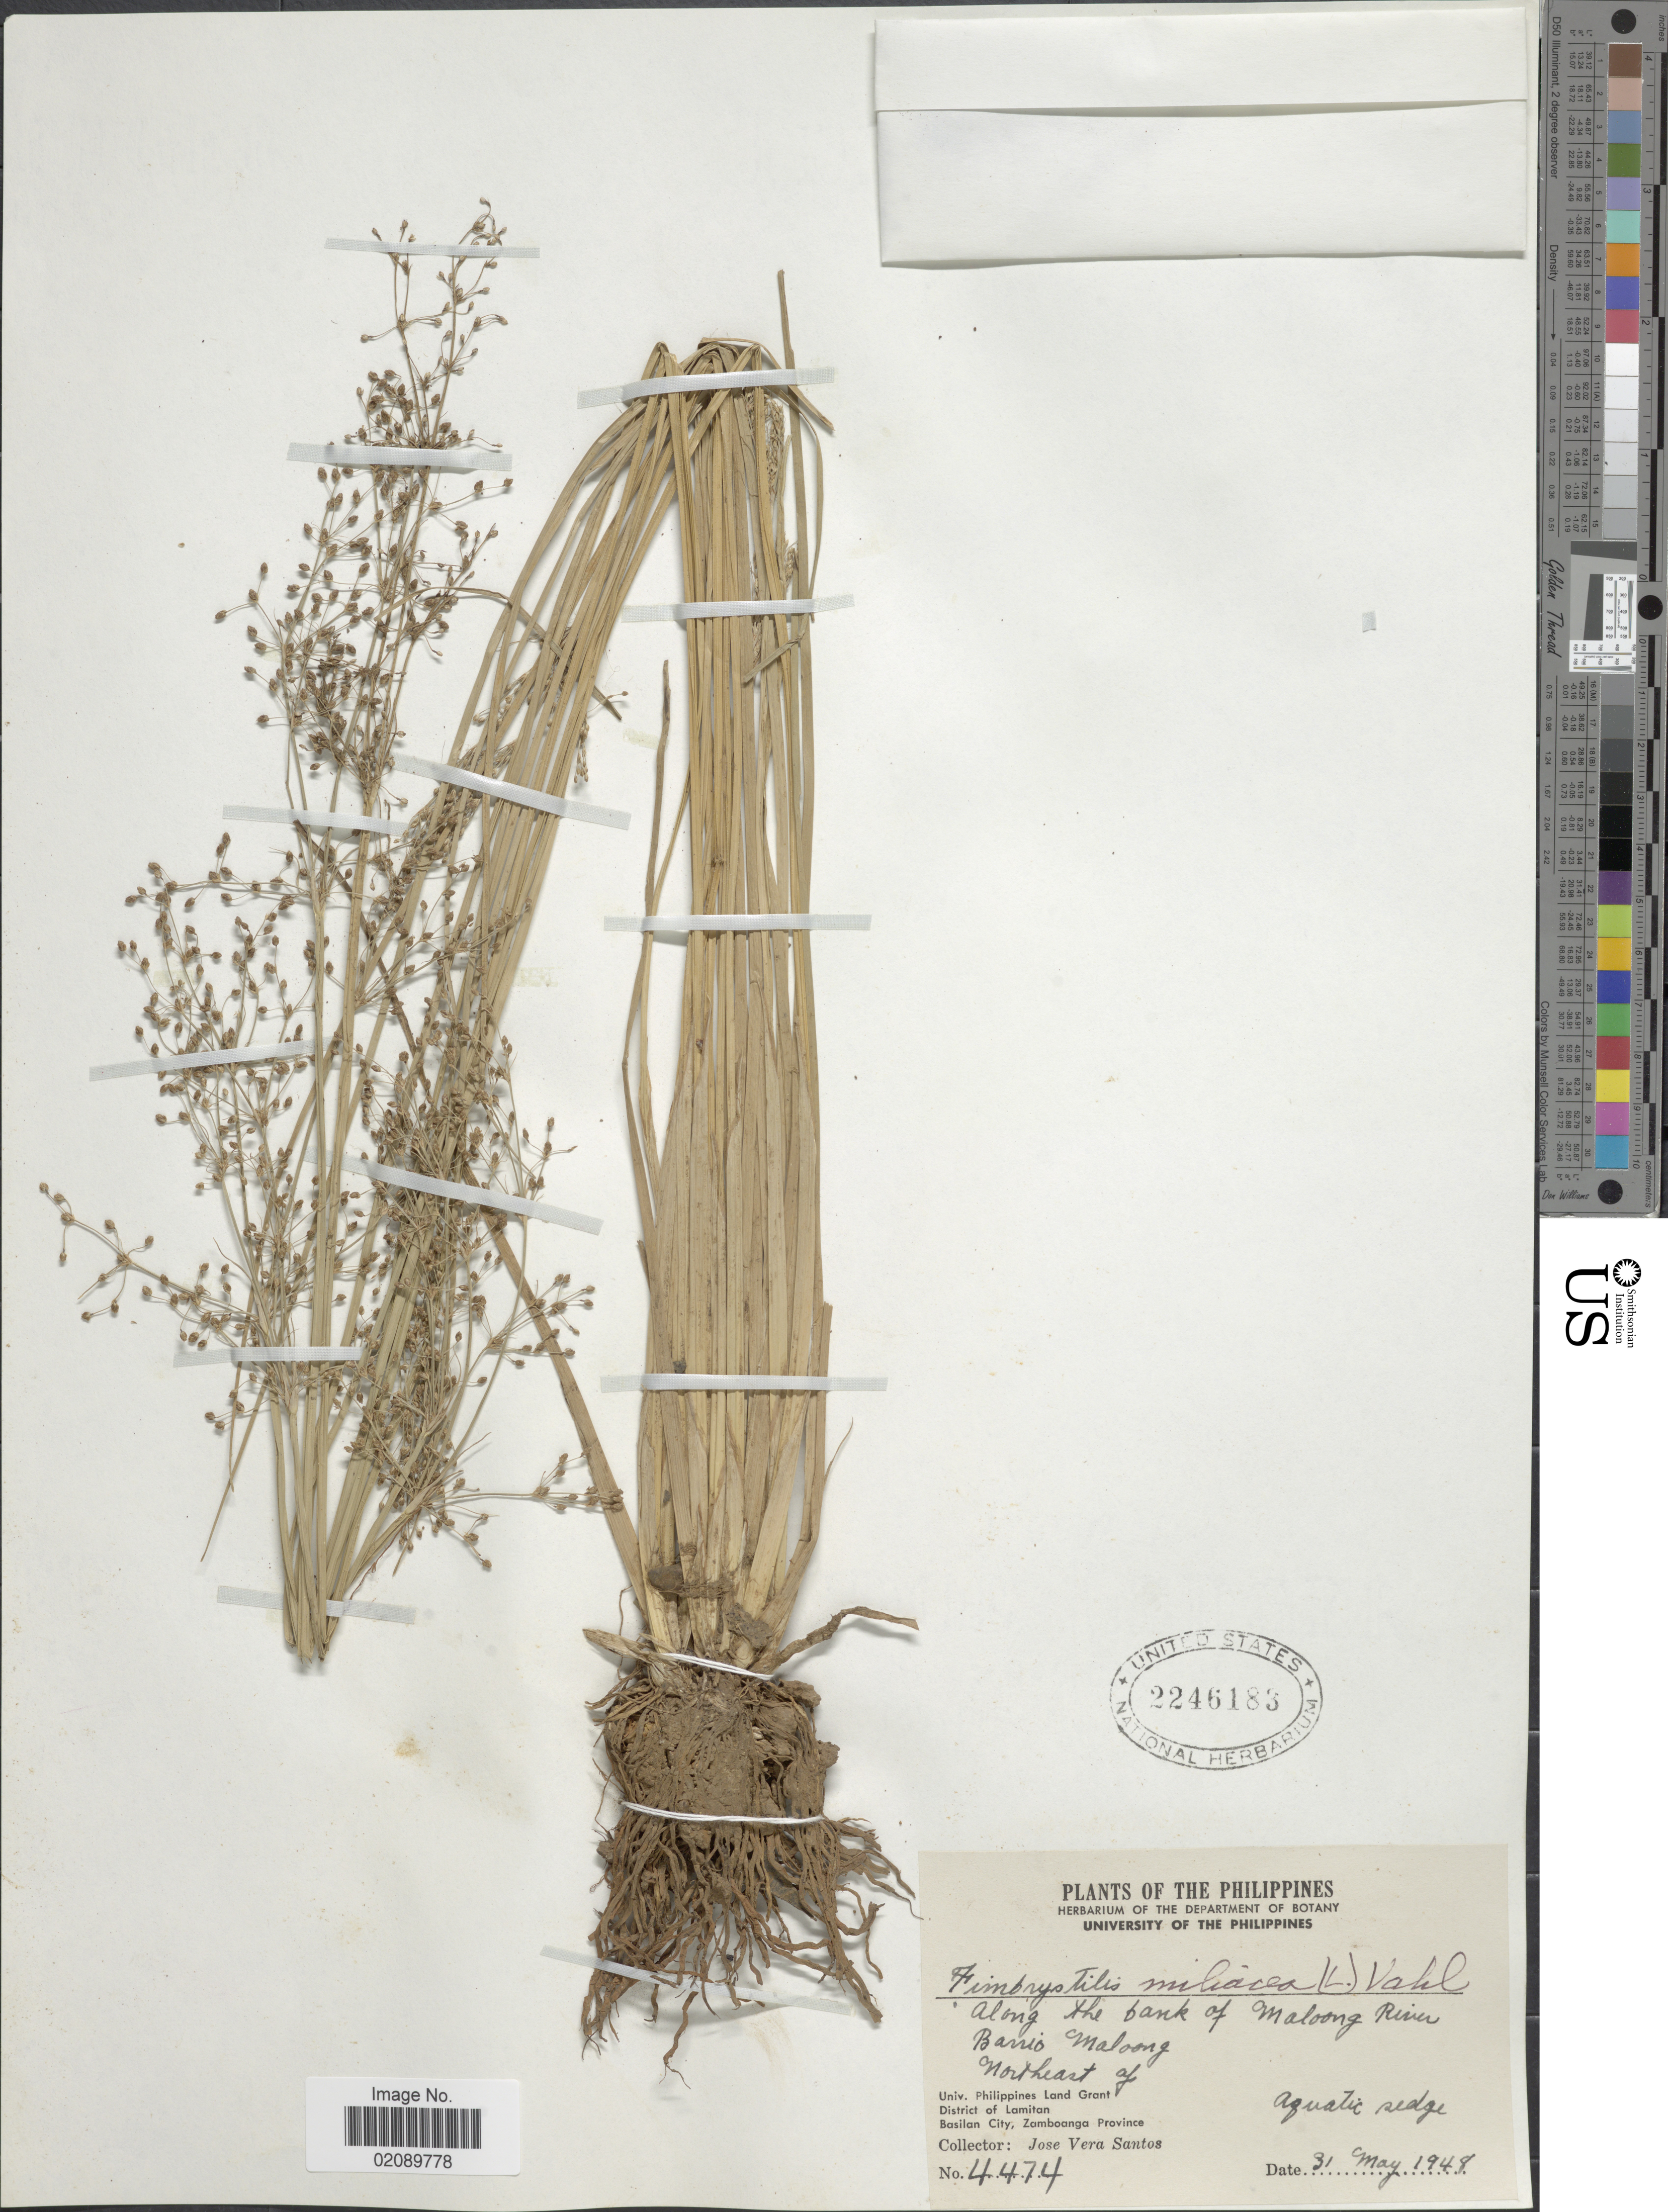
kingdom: Plantae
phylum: Tracheophyta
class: Liliopsida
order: Poales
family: Cyperaceae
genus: Fimbristylis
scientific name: Fimbristylis littoralis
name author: Gaudich.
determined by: Strong, M. T., (US), Smithsonian Institution - National Museum of Natural History (UNITED STATES)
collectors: J. Santos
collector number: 4474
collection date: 1948-05-31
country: Philippines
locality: Along the bank of Maloong River, Barrio Maloong, northeast of Univ. Philippines Land Grant, District of Lamitan, Basilan City, Zamboanga Province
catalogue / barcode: US 2246183